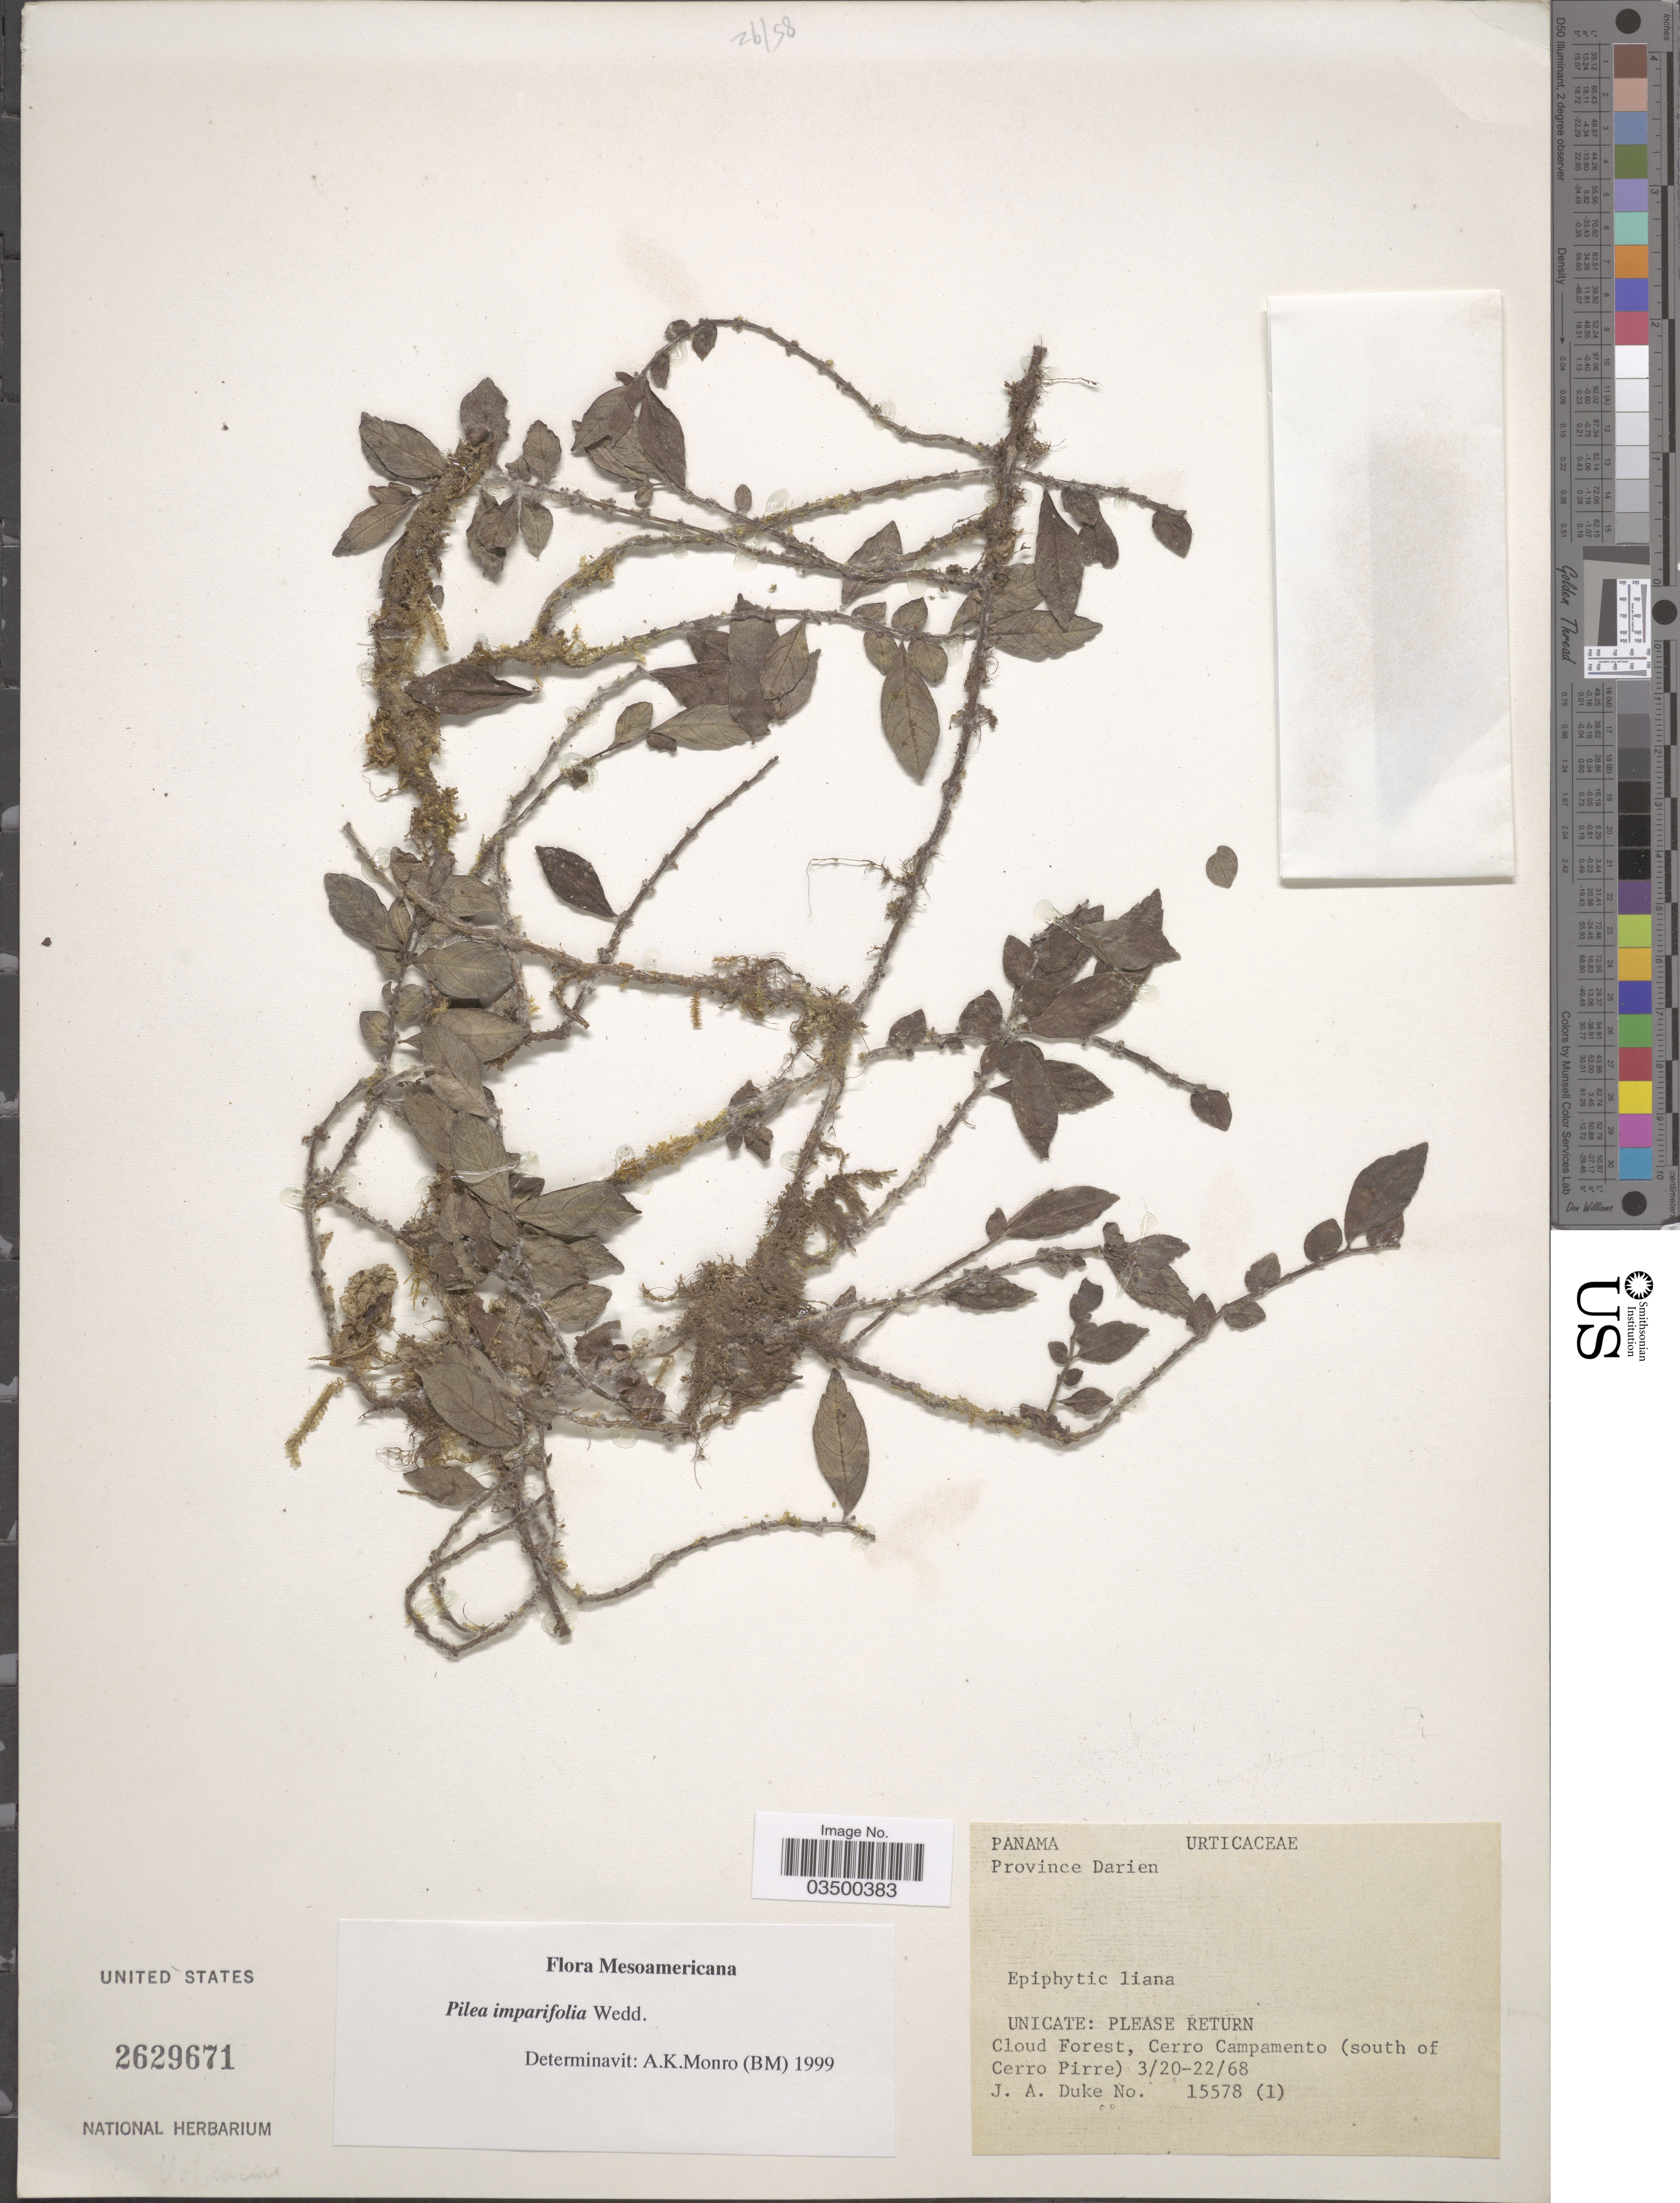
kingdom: Plantae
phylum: Tracheophyta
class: Magnoliopsida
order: Rosales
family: Urticaceae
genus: Pilea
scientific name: Pilea imparifolia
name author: Wedd.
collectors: J. A. Duke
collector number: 15578(1)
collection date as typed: Transcribed d/m/y: 20/3/68 to 22/3/68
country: Panama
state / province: Darien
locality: Cloud Forest, Cerro Campamento (south of Cerro Pirre).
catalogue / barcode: US 2629671